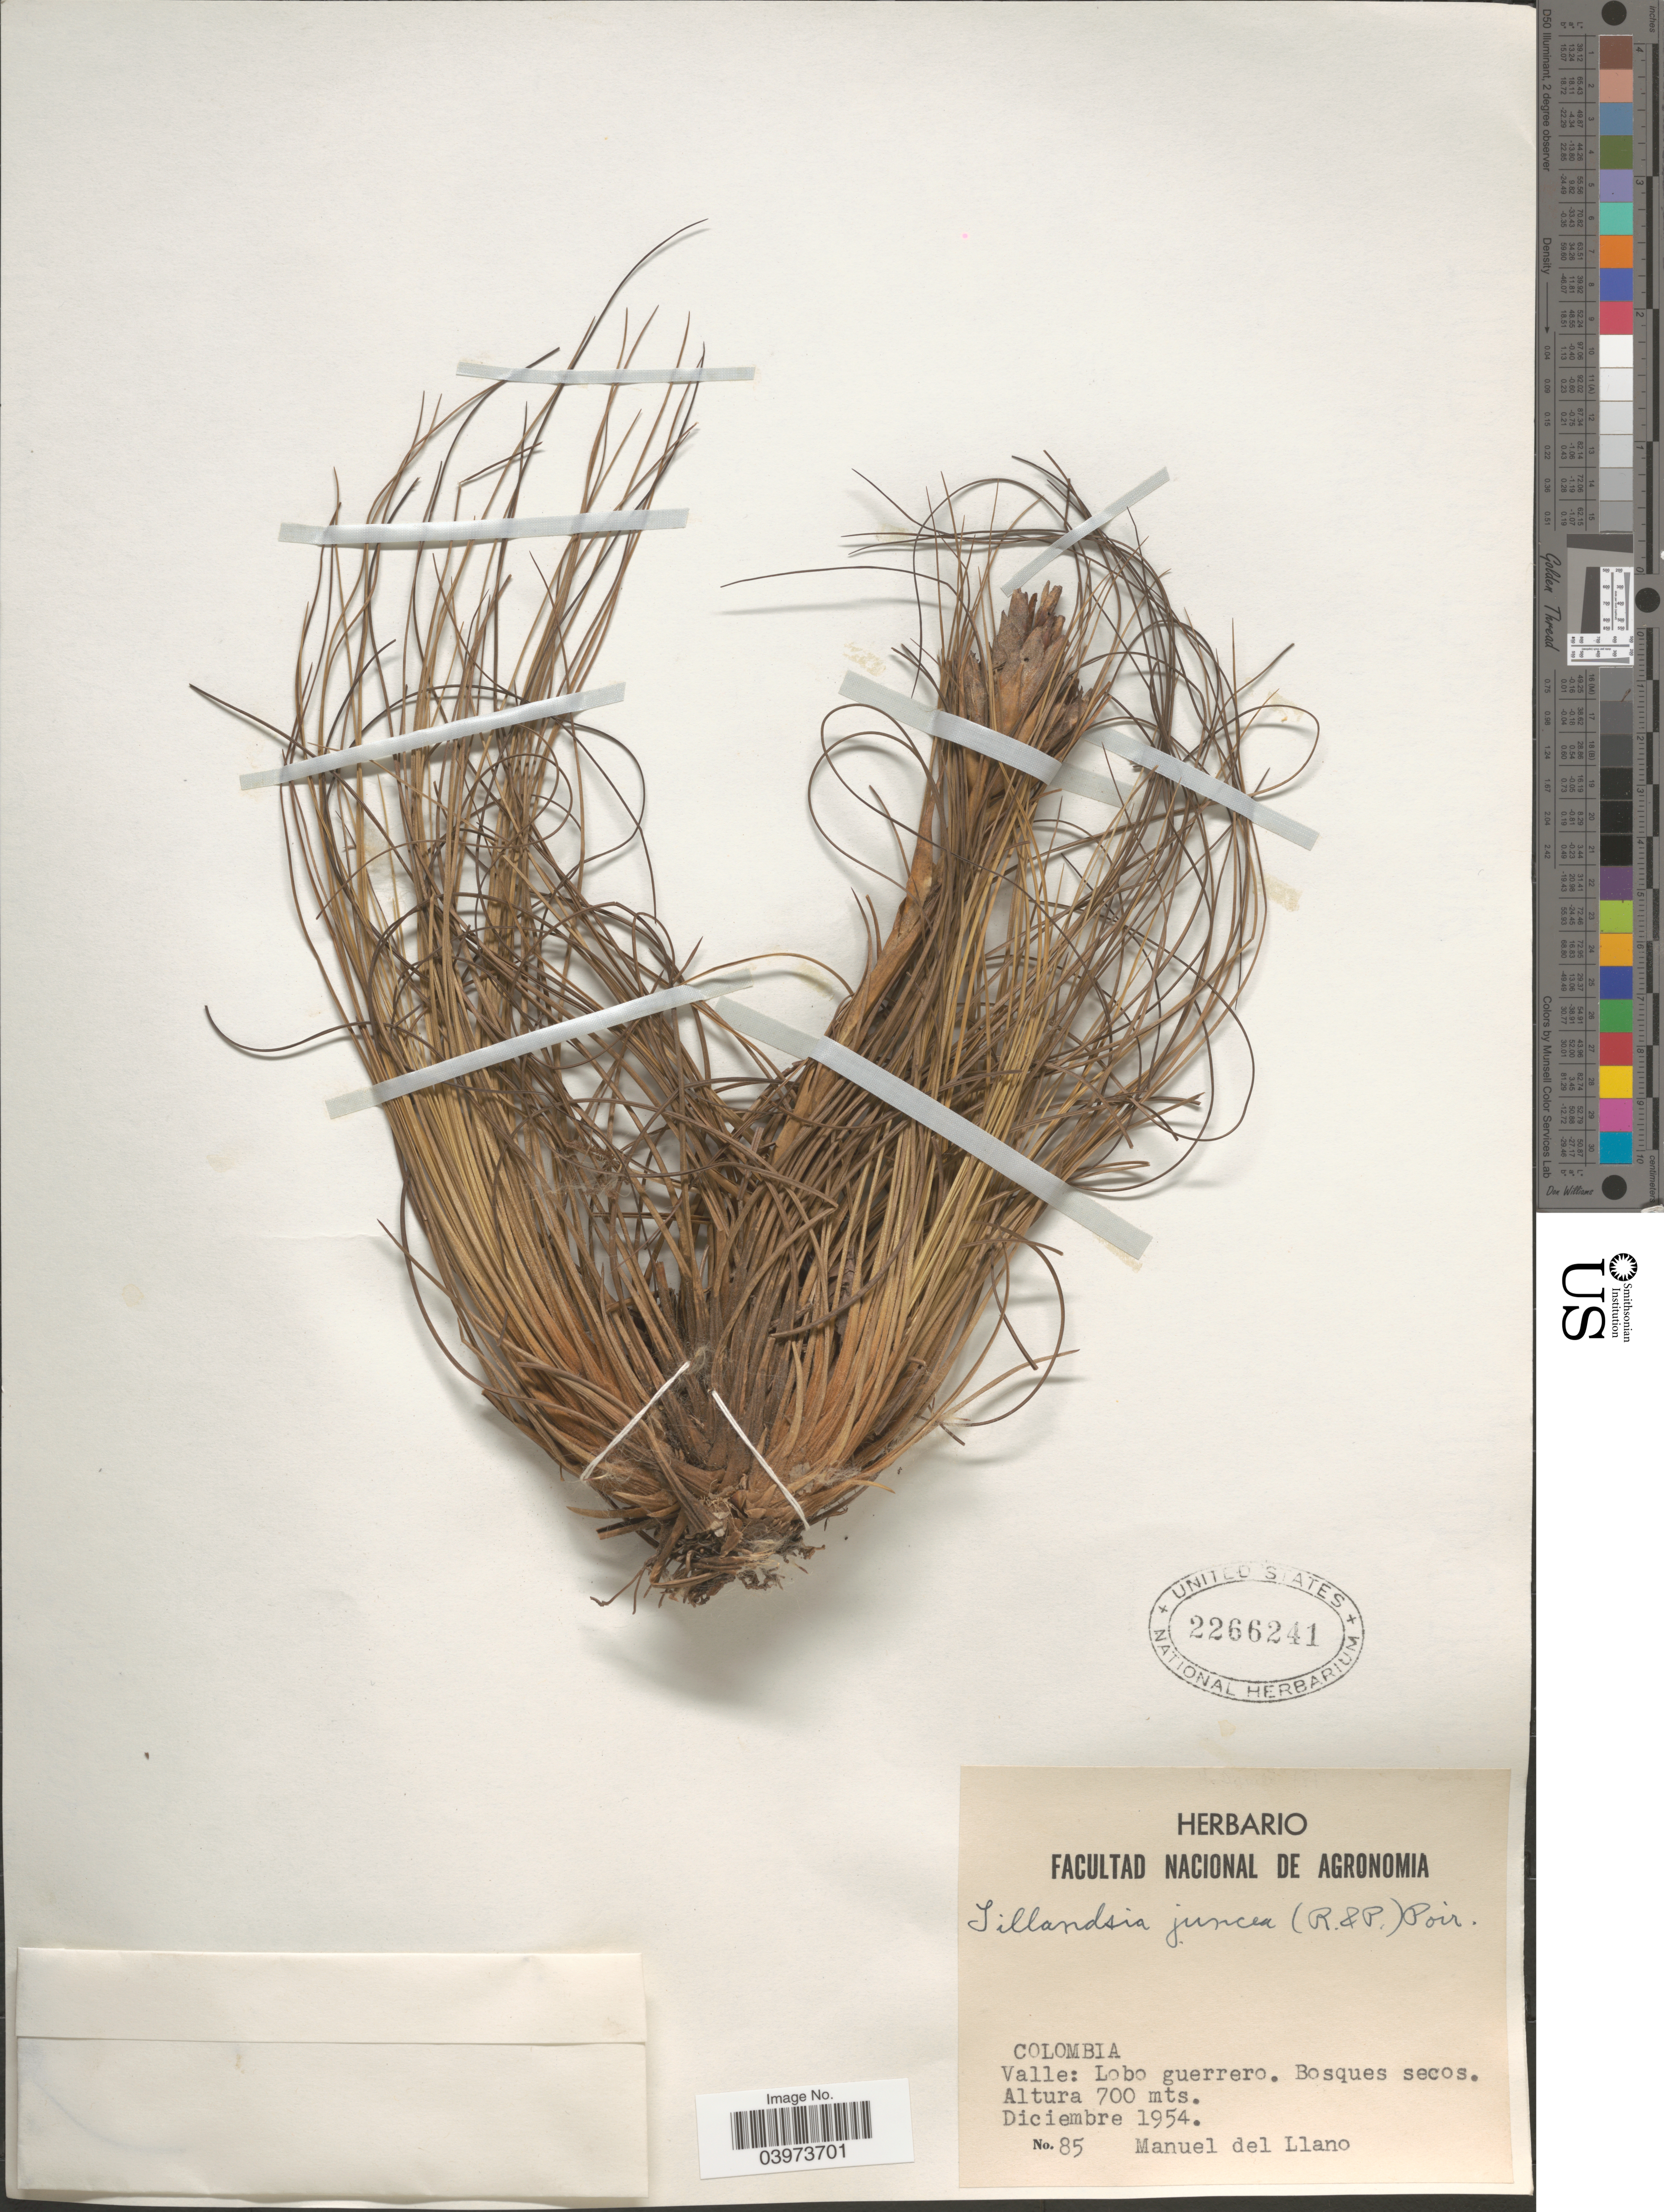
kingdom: Plantae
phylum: Tracheophyta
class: Liliopsida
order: Poales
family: Bromeliaceae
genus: Tillandsia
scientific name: Tillandsia juncea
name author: (Ruiz & Pav.) Poir.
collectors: M. d. Llano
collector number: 85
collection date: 1954-12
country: Colombia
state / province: Valle del Cauca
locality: Valle: Lobo guerrero.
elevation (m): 700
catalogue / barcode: US 2266241